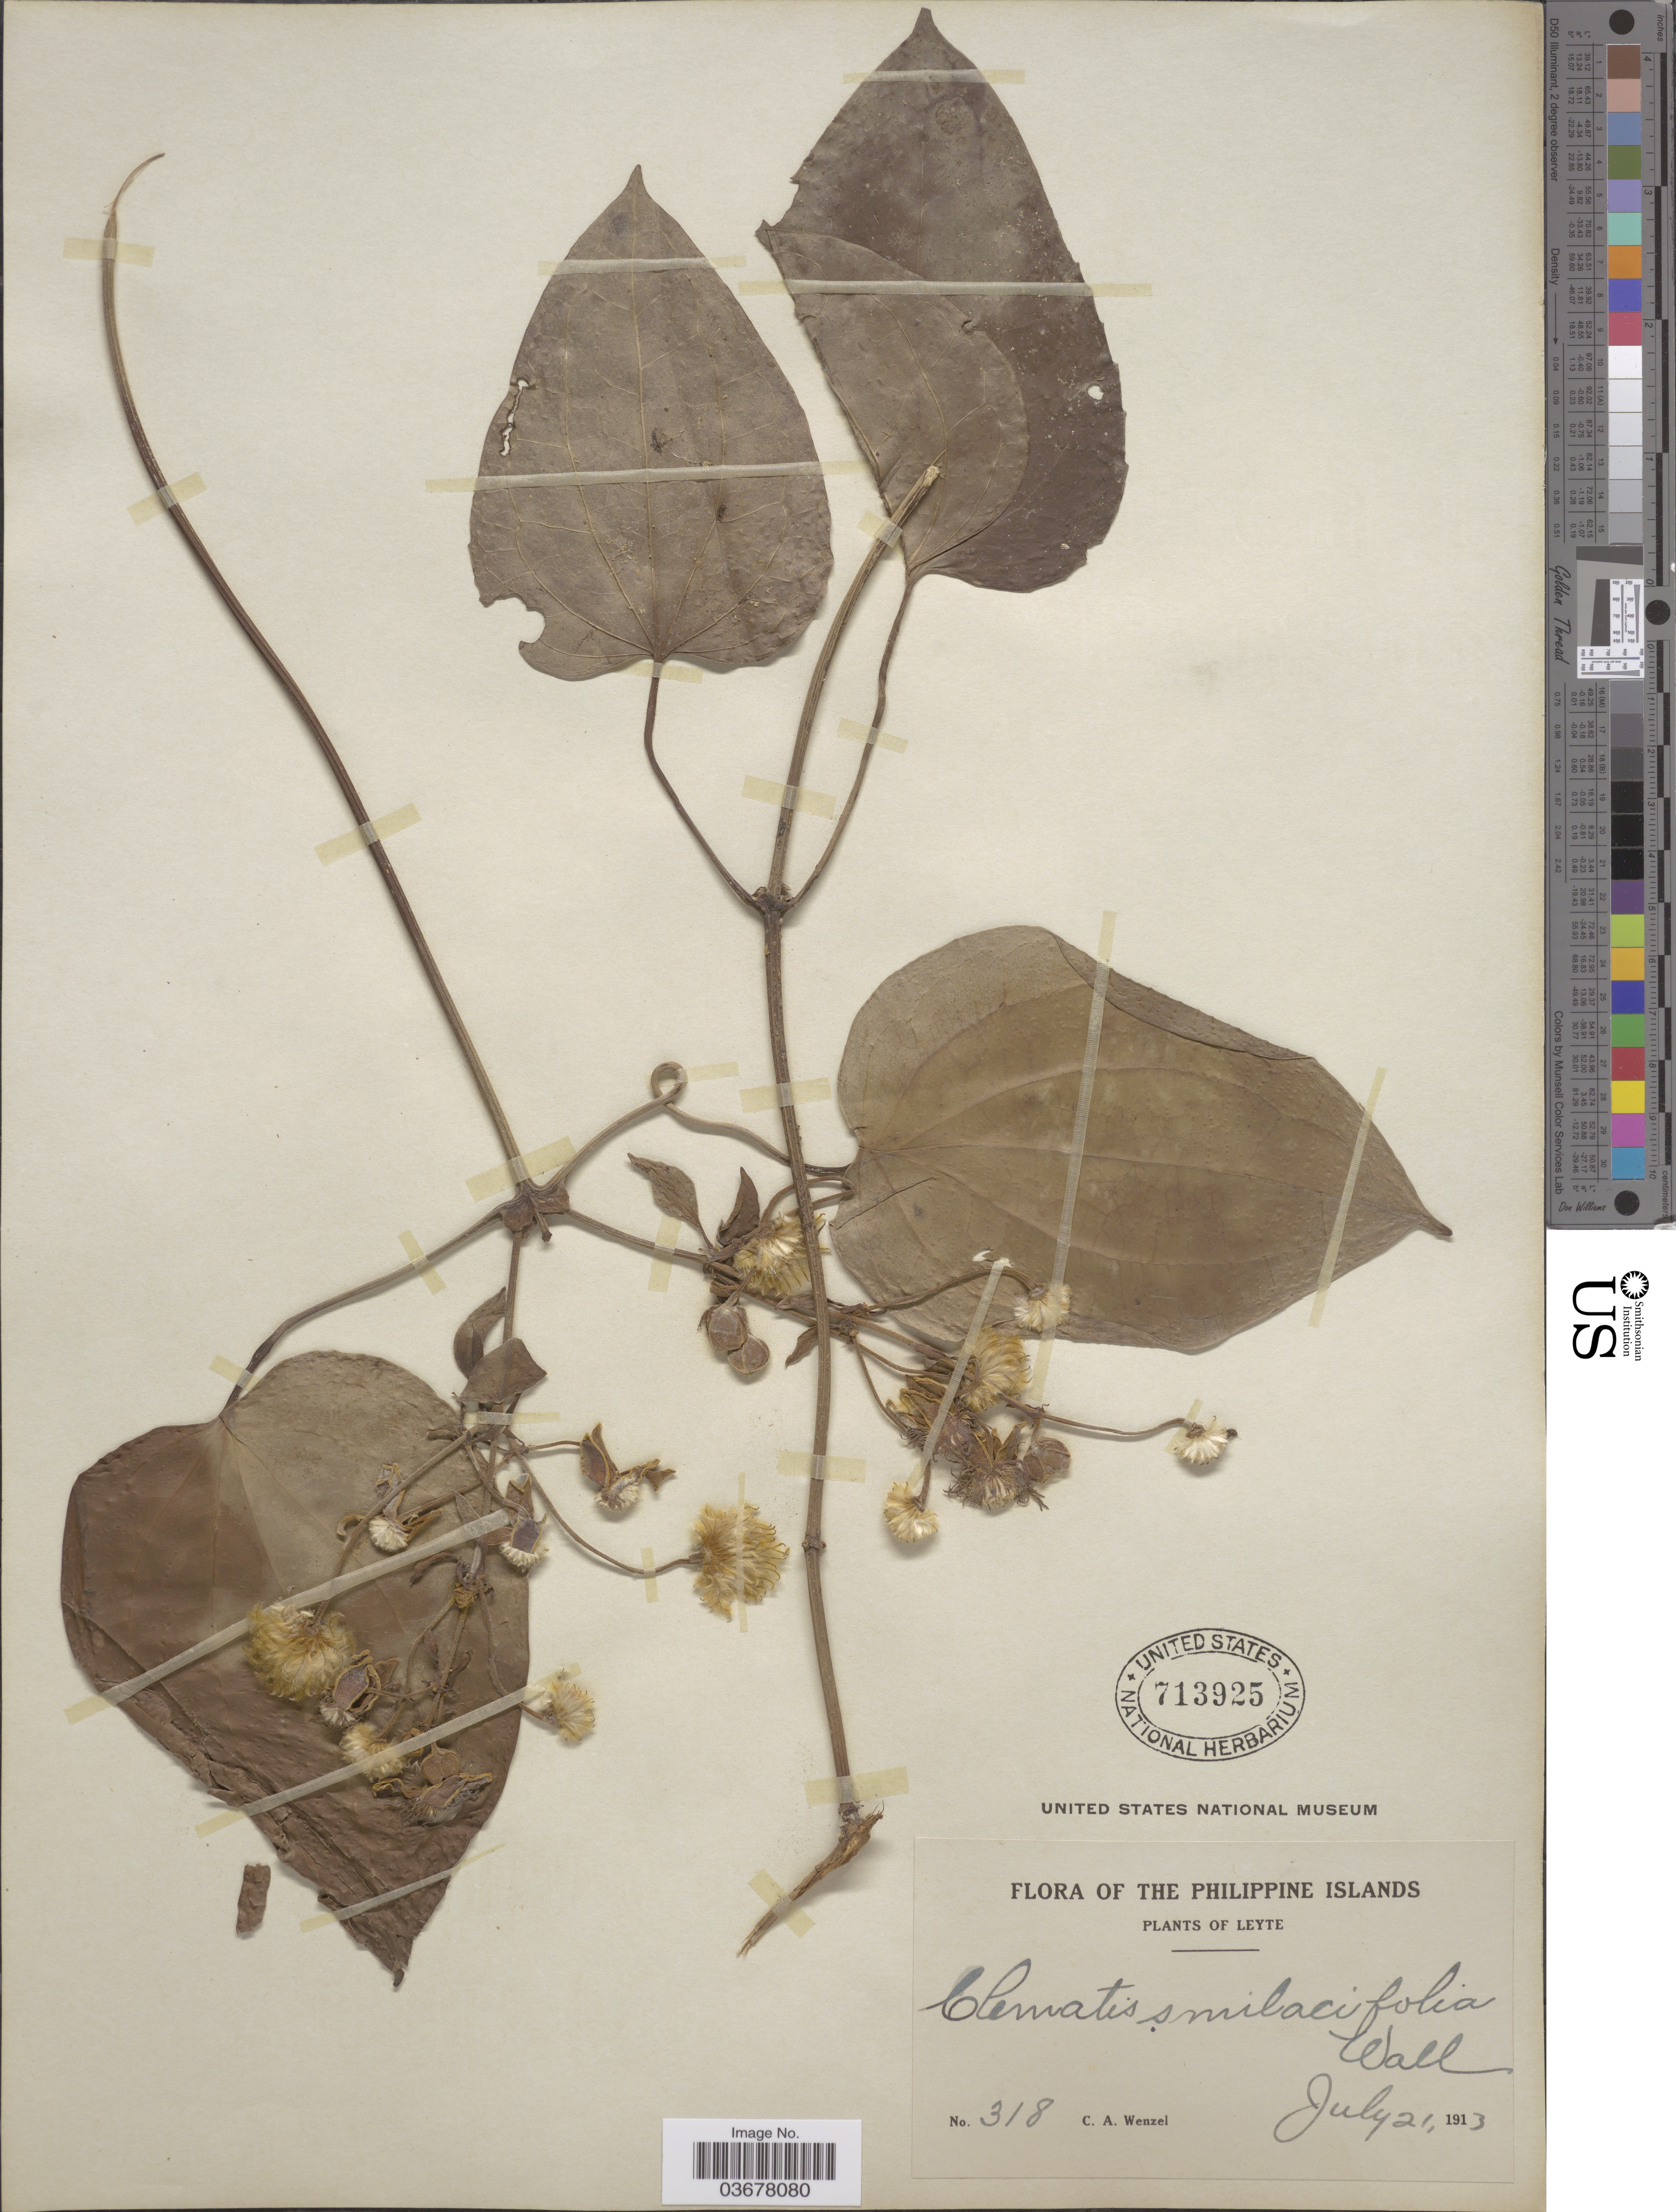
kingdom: Plantae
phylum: Tracheophyta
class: Magnoliopsida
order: Ranunculales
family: Ranunculaceae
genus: Clematis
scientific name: Clematis smilacifolia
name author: Wall.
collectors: C. Wenzel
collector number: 318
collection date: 1913-07-21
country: Philippines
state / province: Eastern Visayas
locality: The Philippine Islands. Leyte.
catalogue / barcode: US 713925